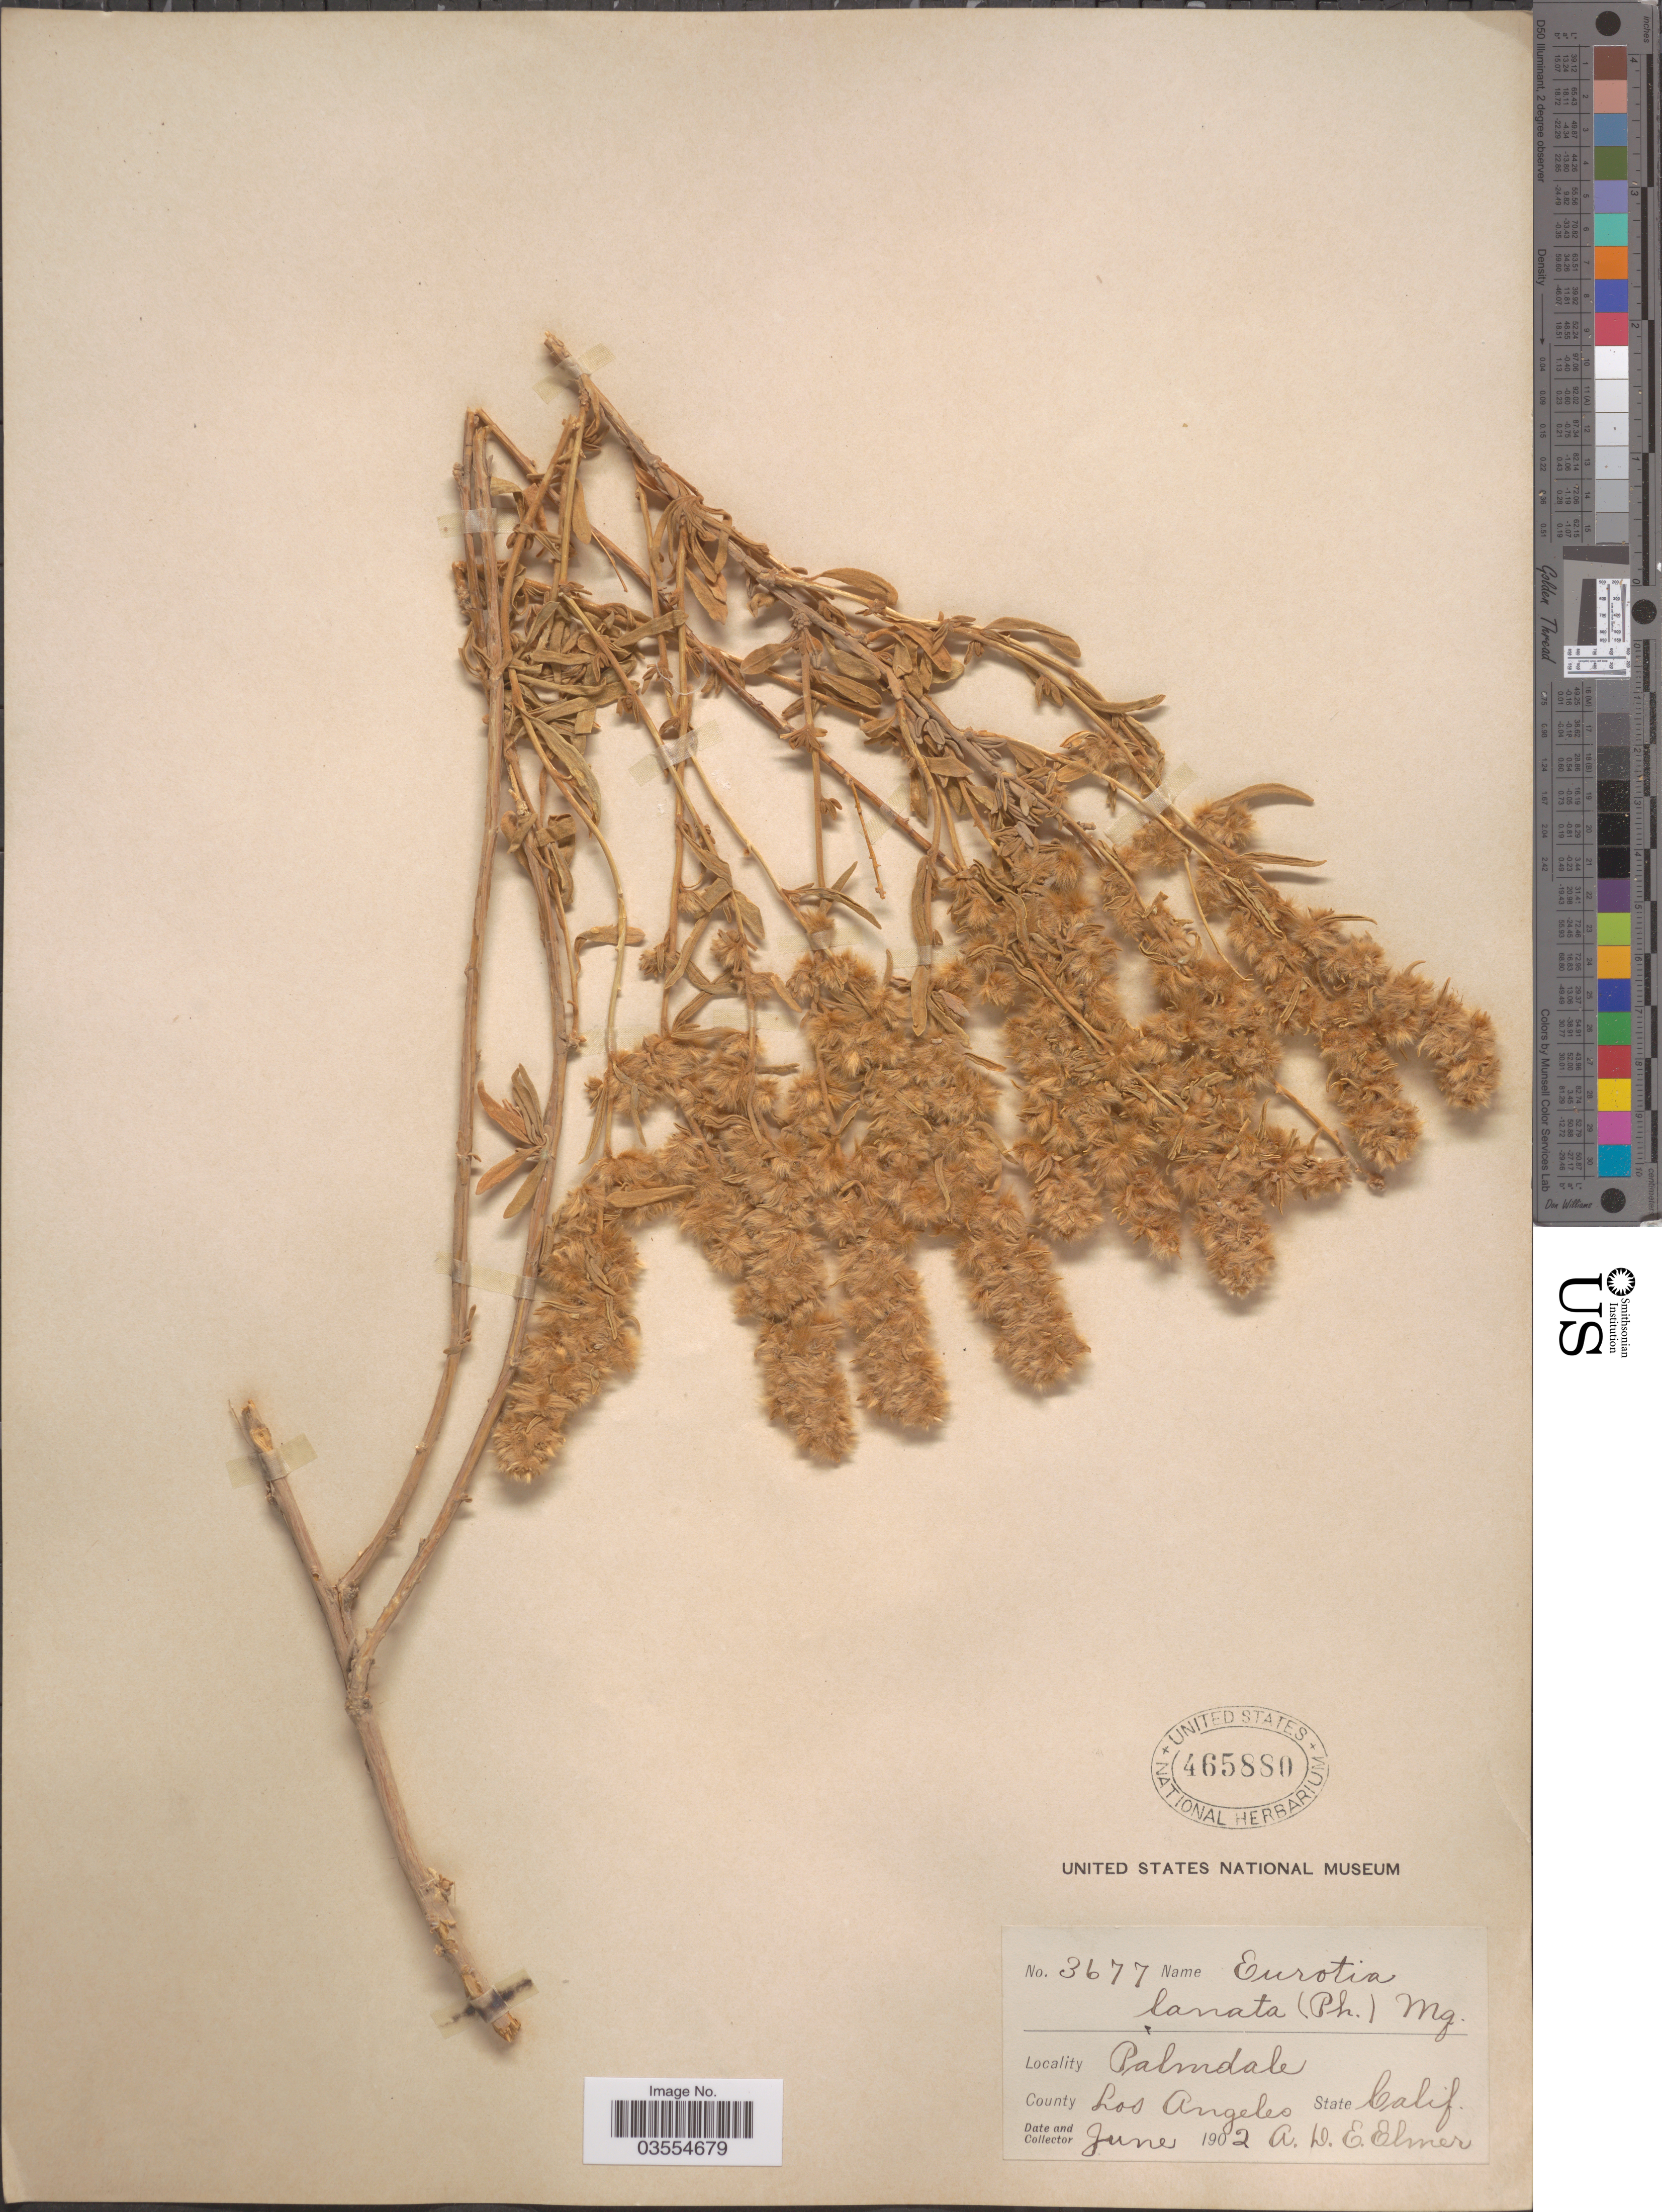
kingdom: Plantae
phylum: Tracheophyta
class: Magnoliopsida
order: Caryophyllales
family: Amaranthaceae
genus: Krascheninnikovia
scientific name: Krascheninnikovia lanata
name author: (Pursh) A. Meeuse & A.Smit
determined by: U.S. National Herbarium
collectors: A. D. E. Elmer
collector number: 3677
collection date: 1902-06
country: United States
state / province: California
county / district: Los Angeles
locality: Palmdale. County Los Angeles.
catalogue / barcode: US 465880